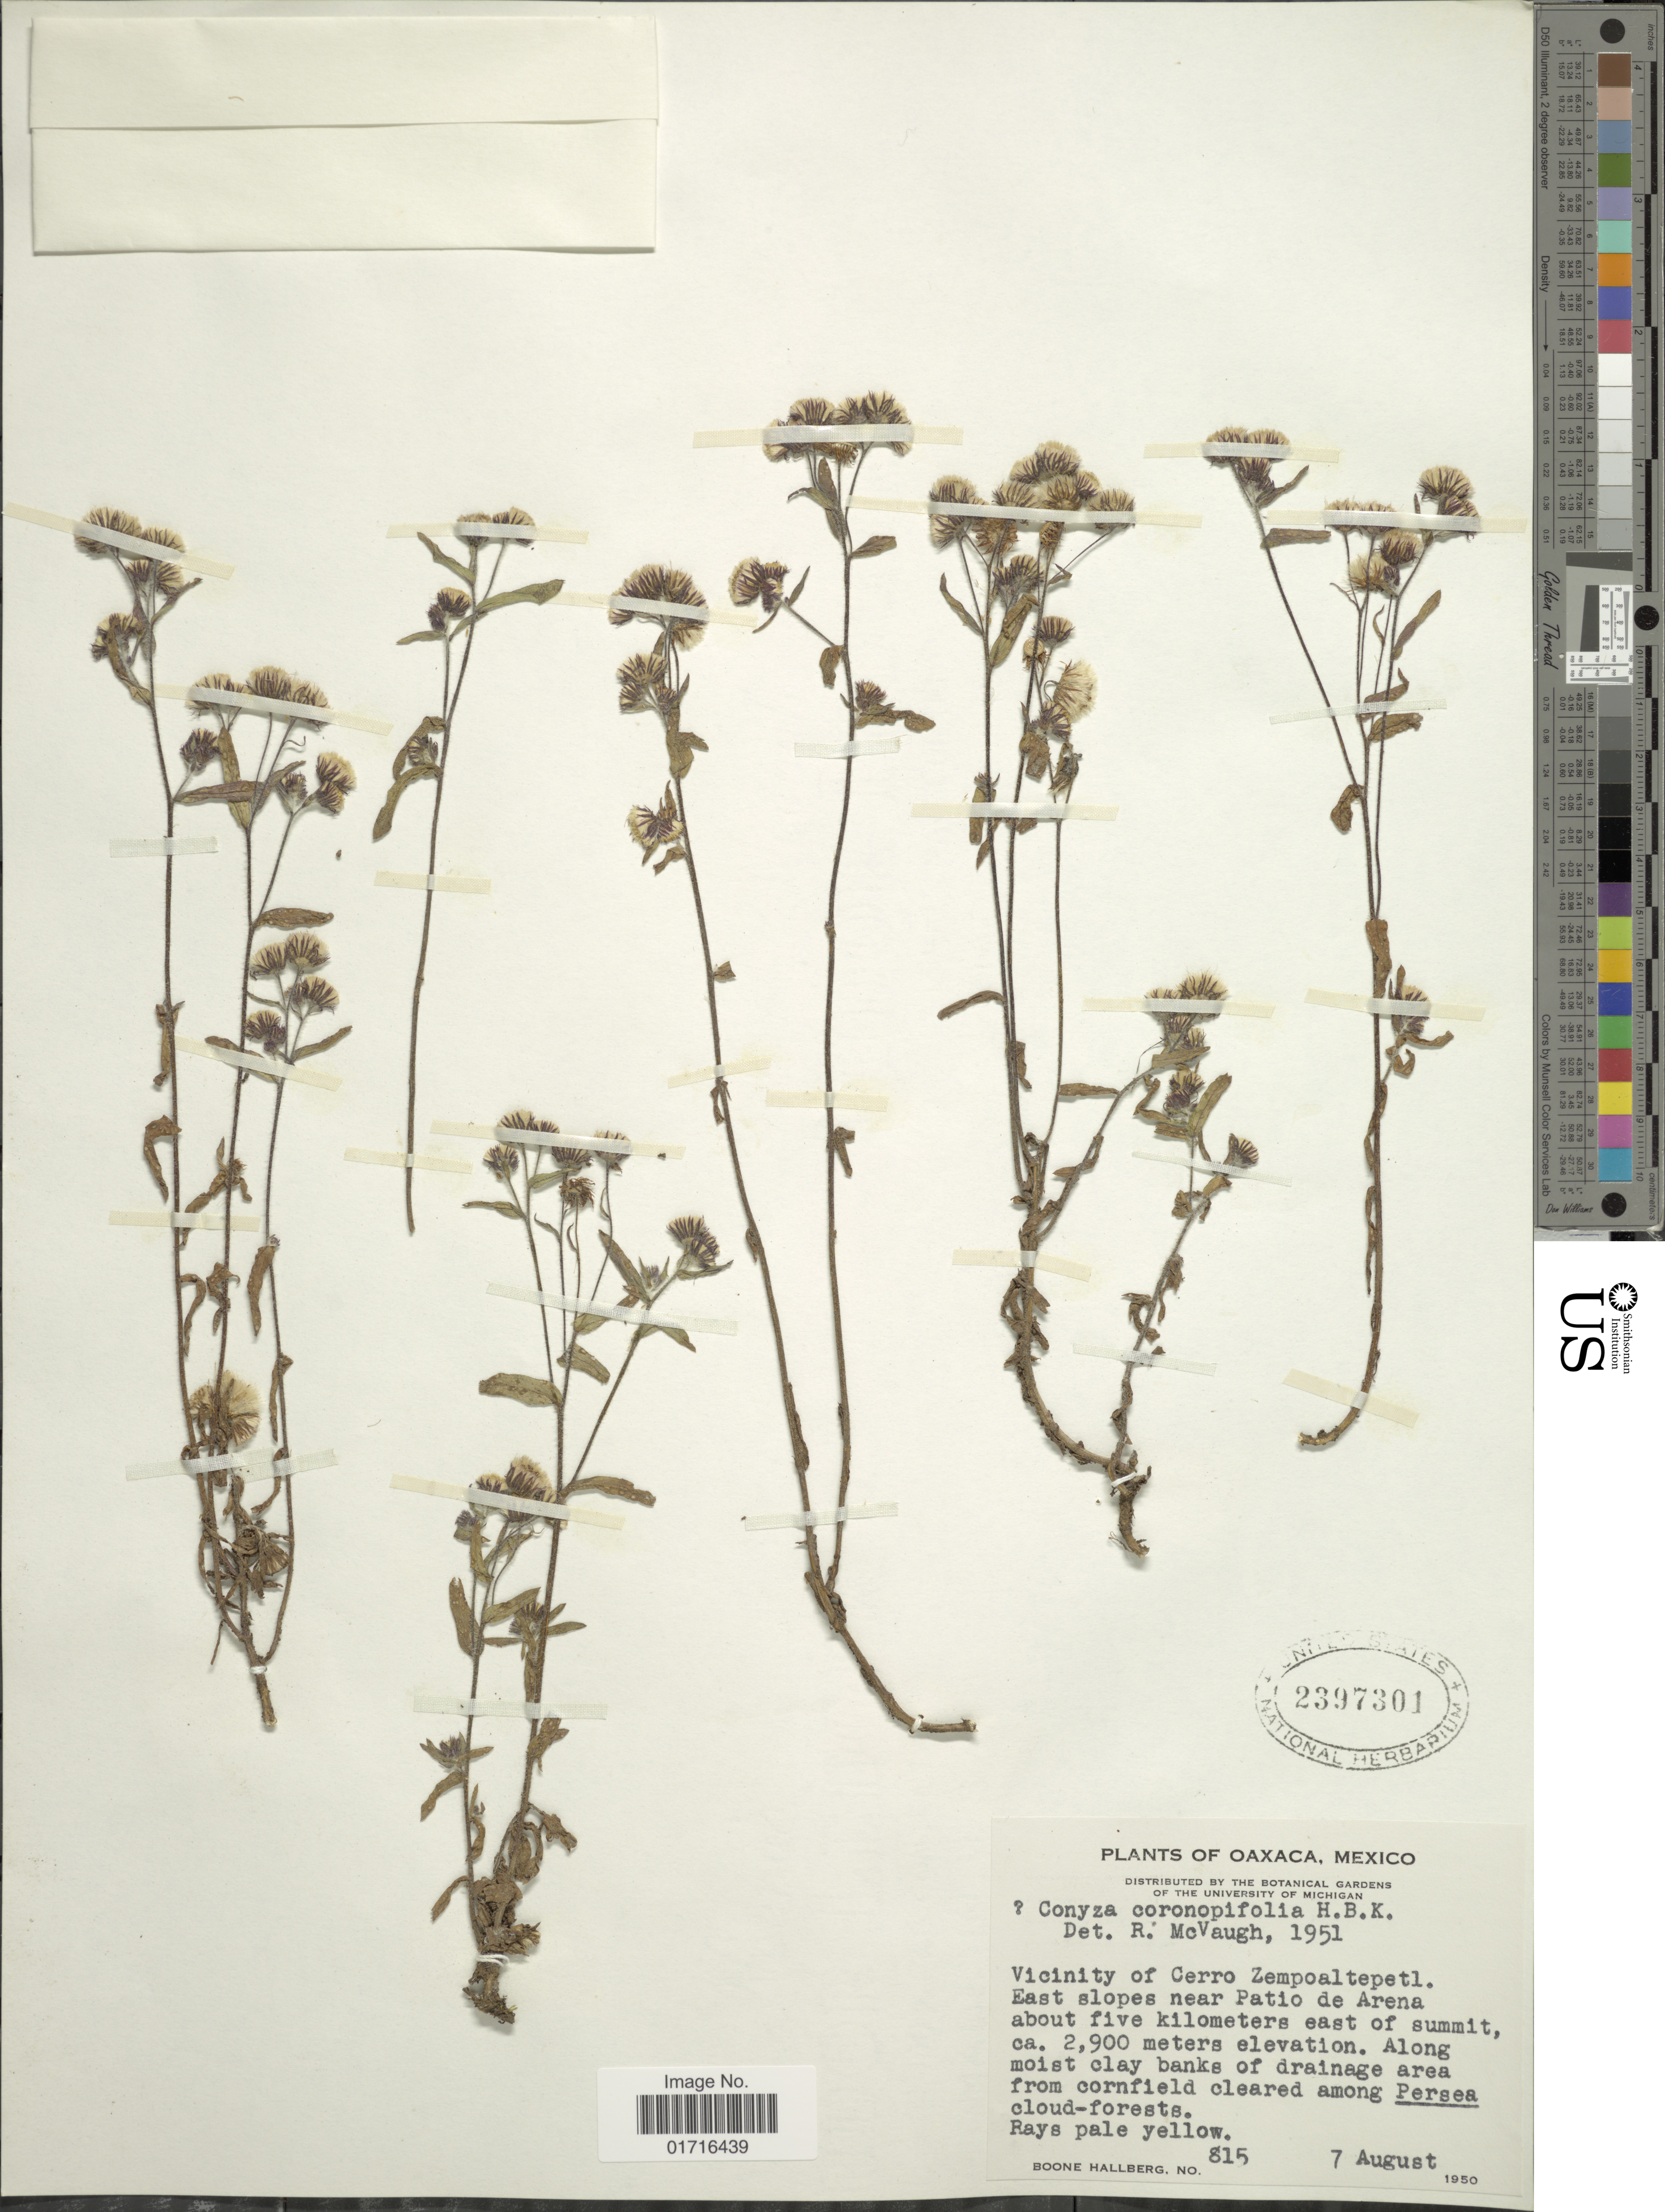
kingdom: Plantae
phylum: Tracheophyta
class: Magnoliopsida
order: Asterales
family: Asteraceae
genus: Conyza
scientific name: Conyza coronopifolia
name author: Kunth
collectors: B. Hallberg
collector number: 815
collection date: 1950-08-07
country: Mexico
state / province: Oaxaca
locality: Vicinity of Cerro Zempoaltepetl. East slopes near Patio de Arena about five kilometers east of summit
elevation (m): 2900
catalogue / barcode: US 2397301